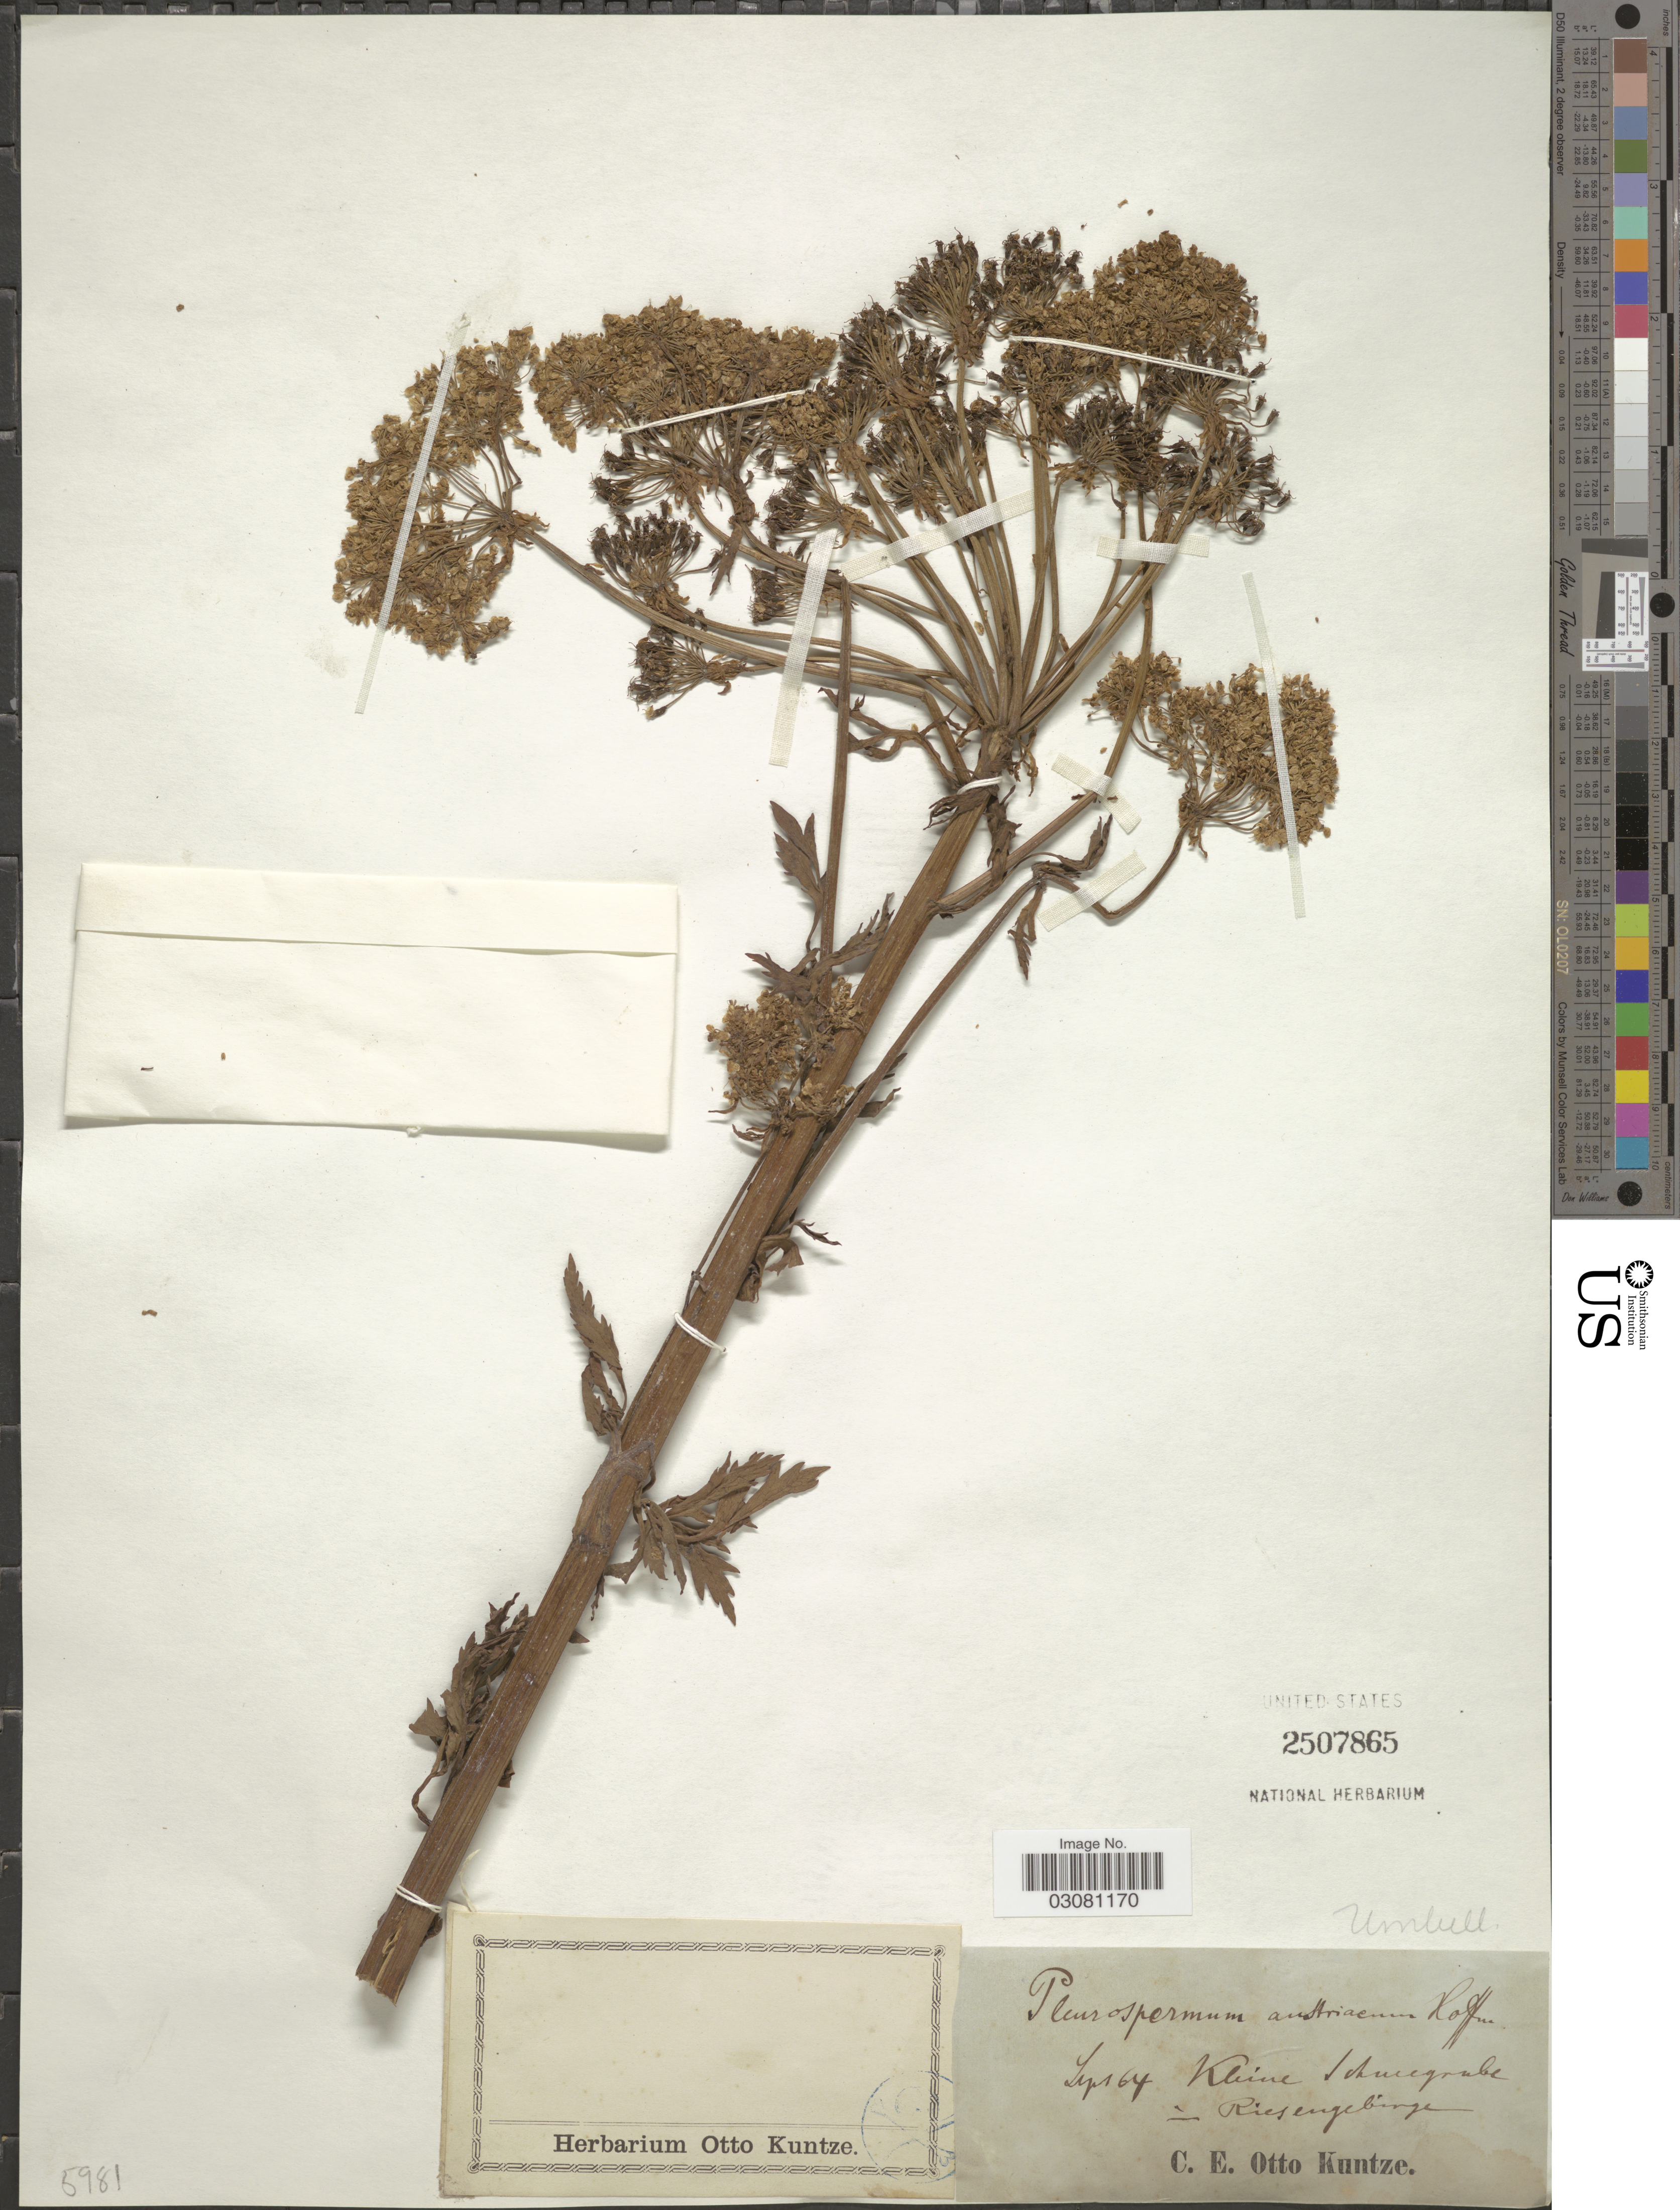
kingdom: Plantae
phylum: Tracheophyta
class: Magnoliopsida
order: Apiales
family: Apiaceae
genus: Pleurospermum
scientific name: Pleurospermum austriacum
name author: (L.) Hoffm.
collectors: C.E.O. Kuntze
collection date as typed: Transcribed d/m/y: /9/64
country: Poland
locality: Kleine Schneegrube in Riesengebirge.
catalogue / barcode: US 2507865